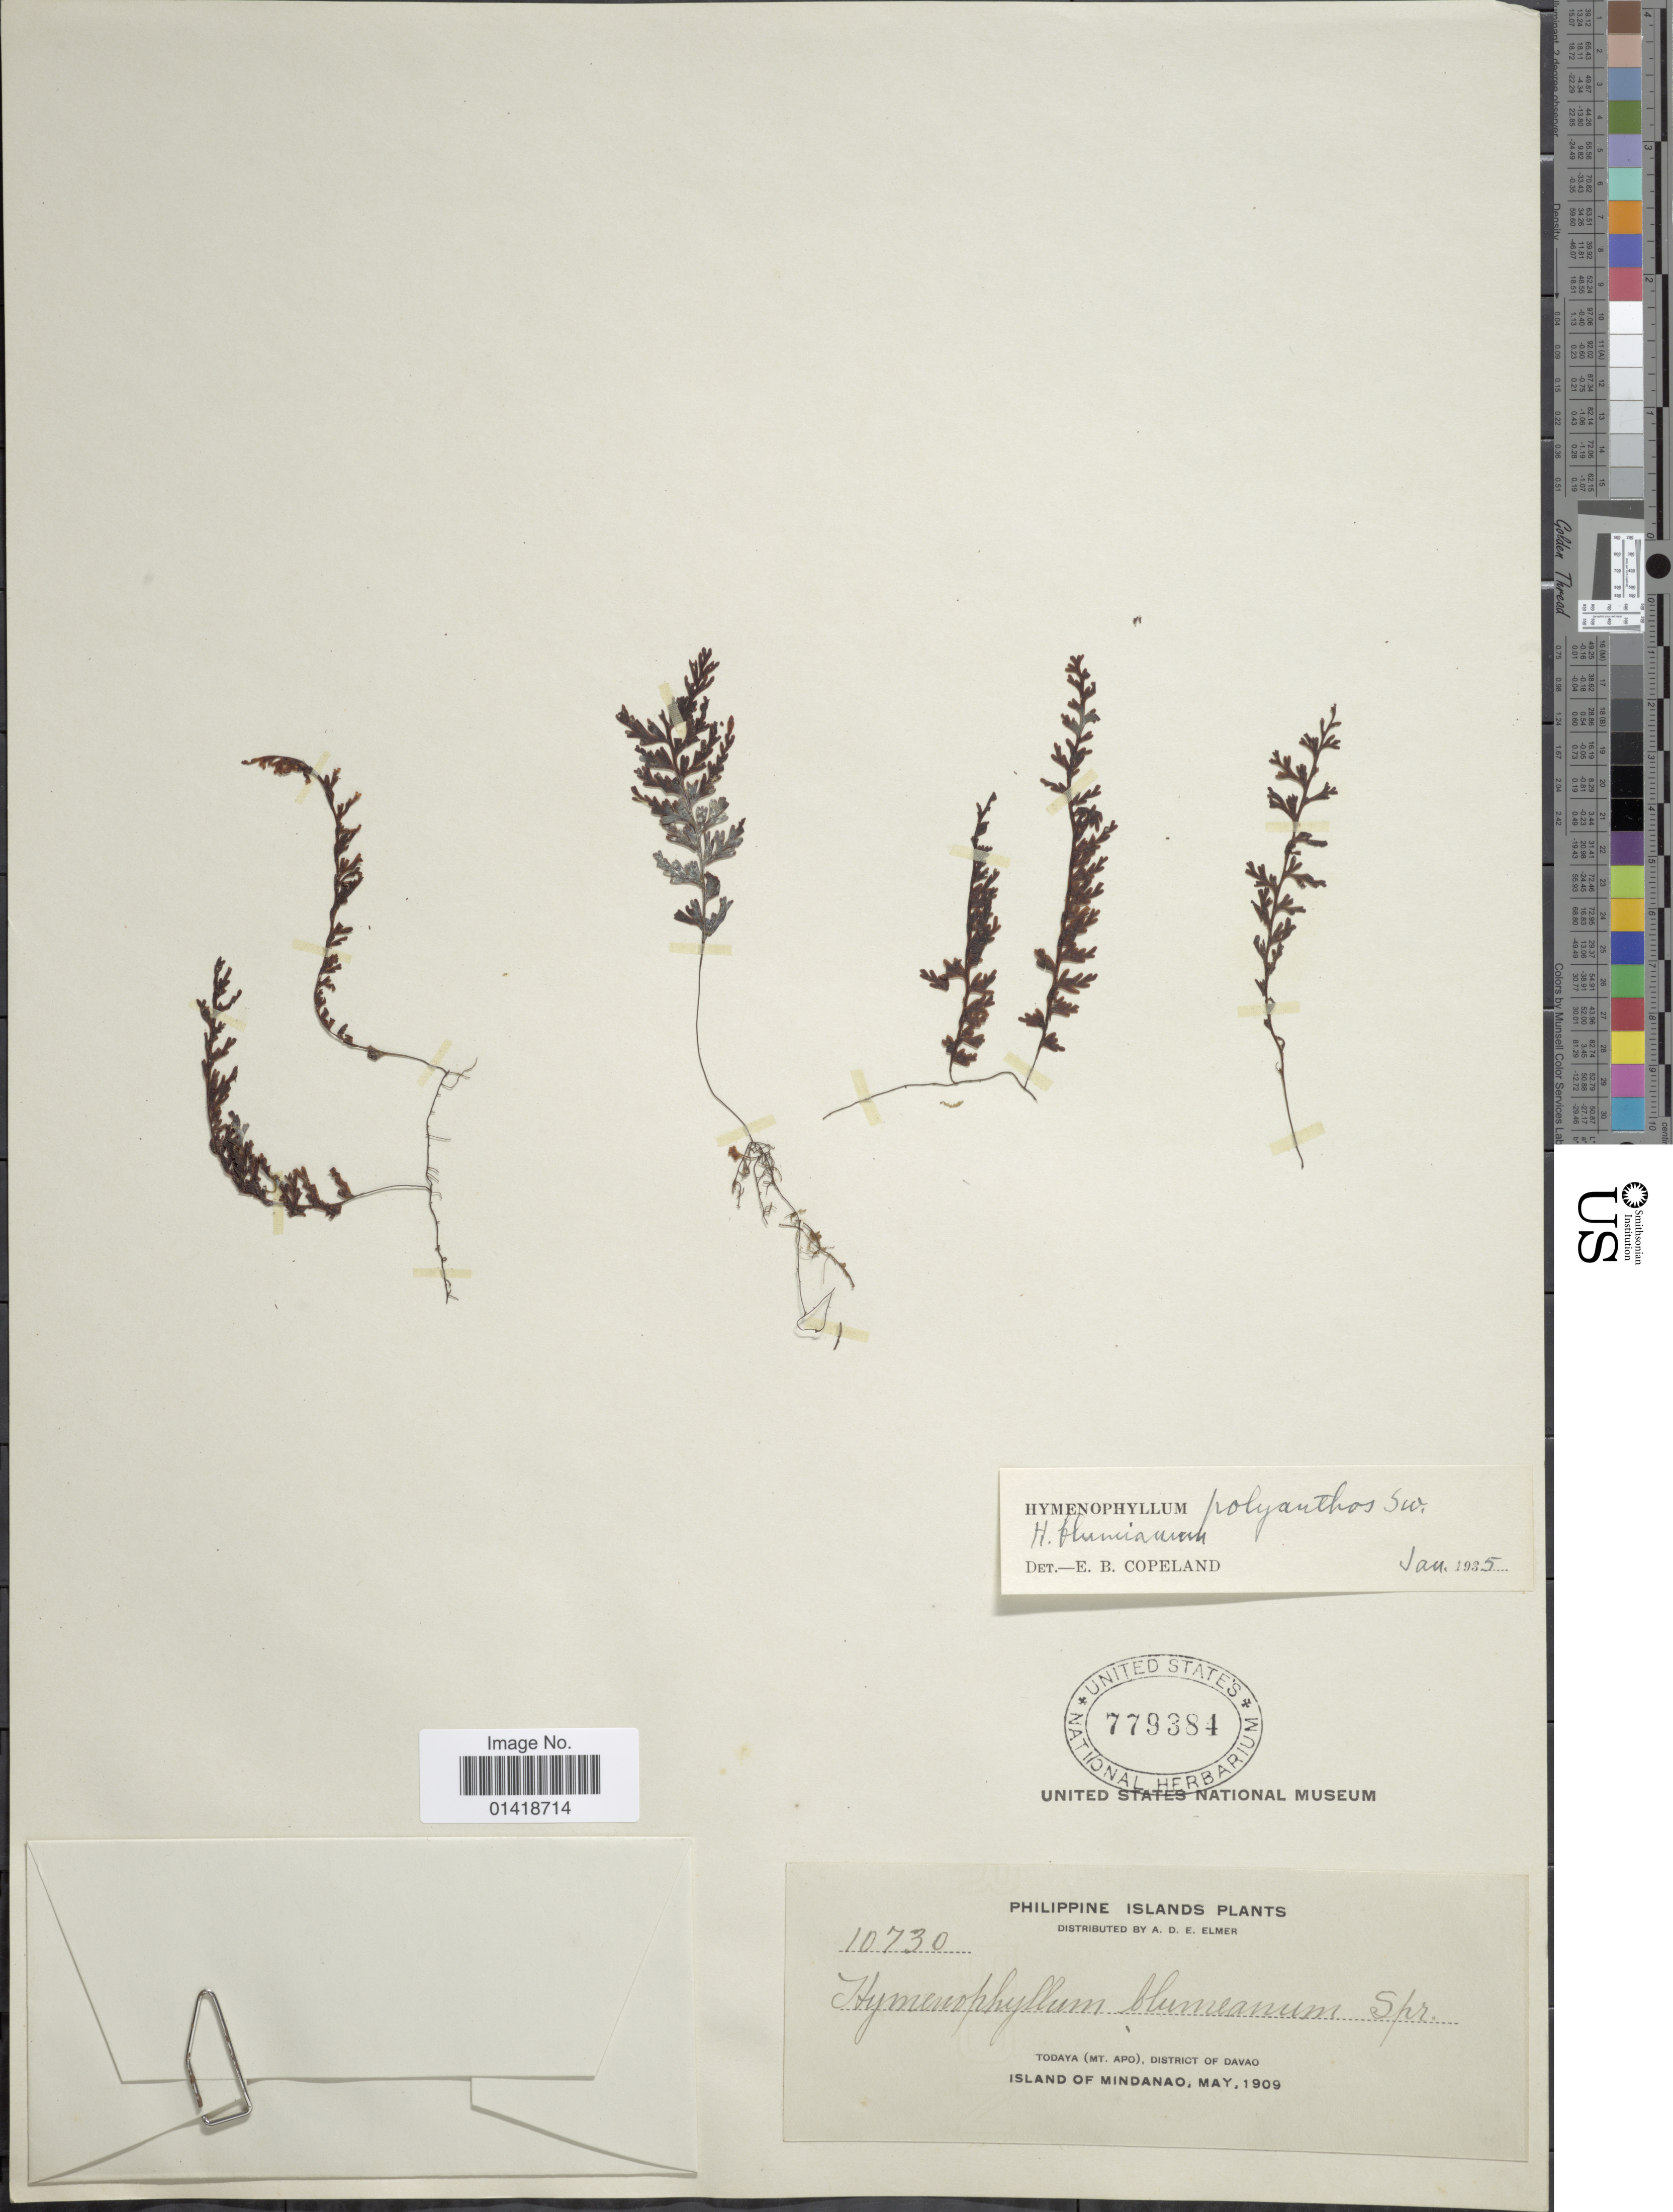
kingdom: Plantae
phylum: Tracheophyta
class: Polypodiopsida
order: Hymenophyllales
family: Hymenophyllaceae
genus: Hymenophyllum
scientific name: Hymenophyllum polyanthos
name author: (Sw.) Sw.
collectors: A. D. E. Elmer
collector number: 10730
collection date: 1909-05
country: Philippines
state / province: Davao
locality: Philippine Islands. Todaya (mt. Apo.) District of Davao. Island of Mindanao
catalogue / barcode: US 779384